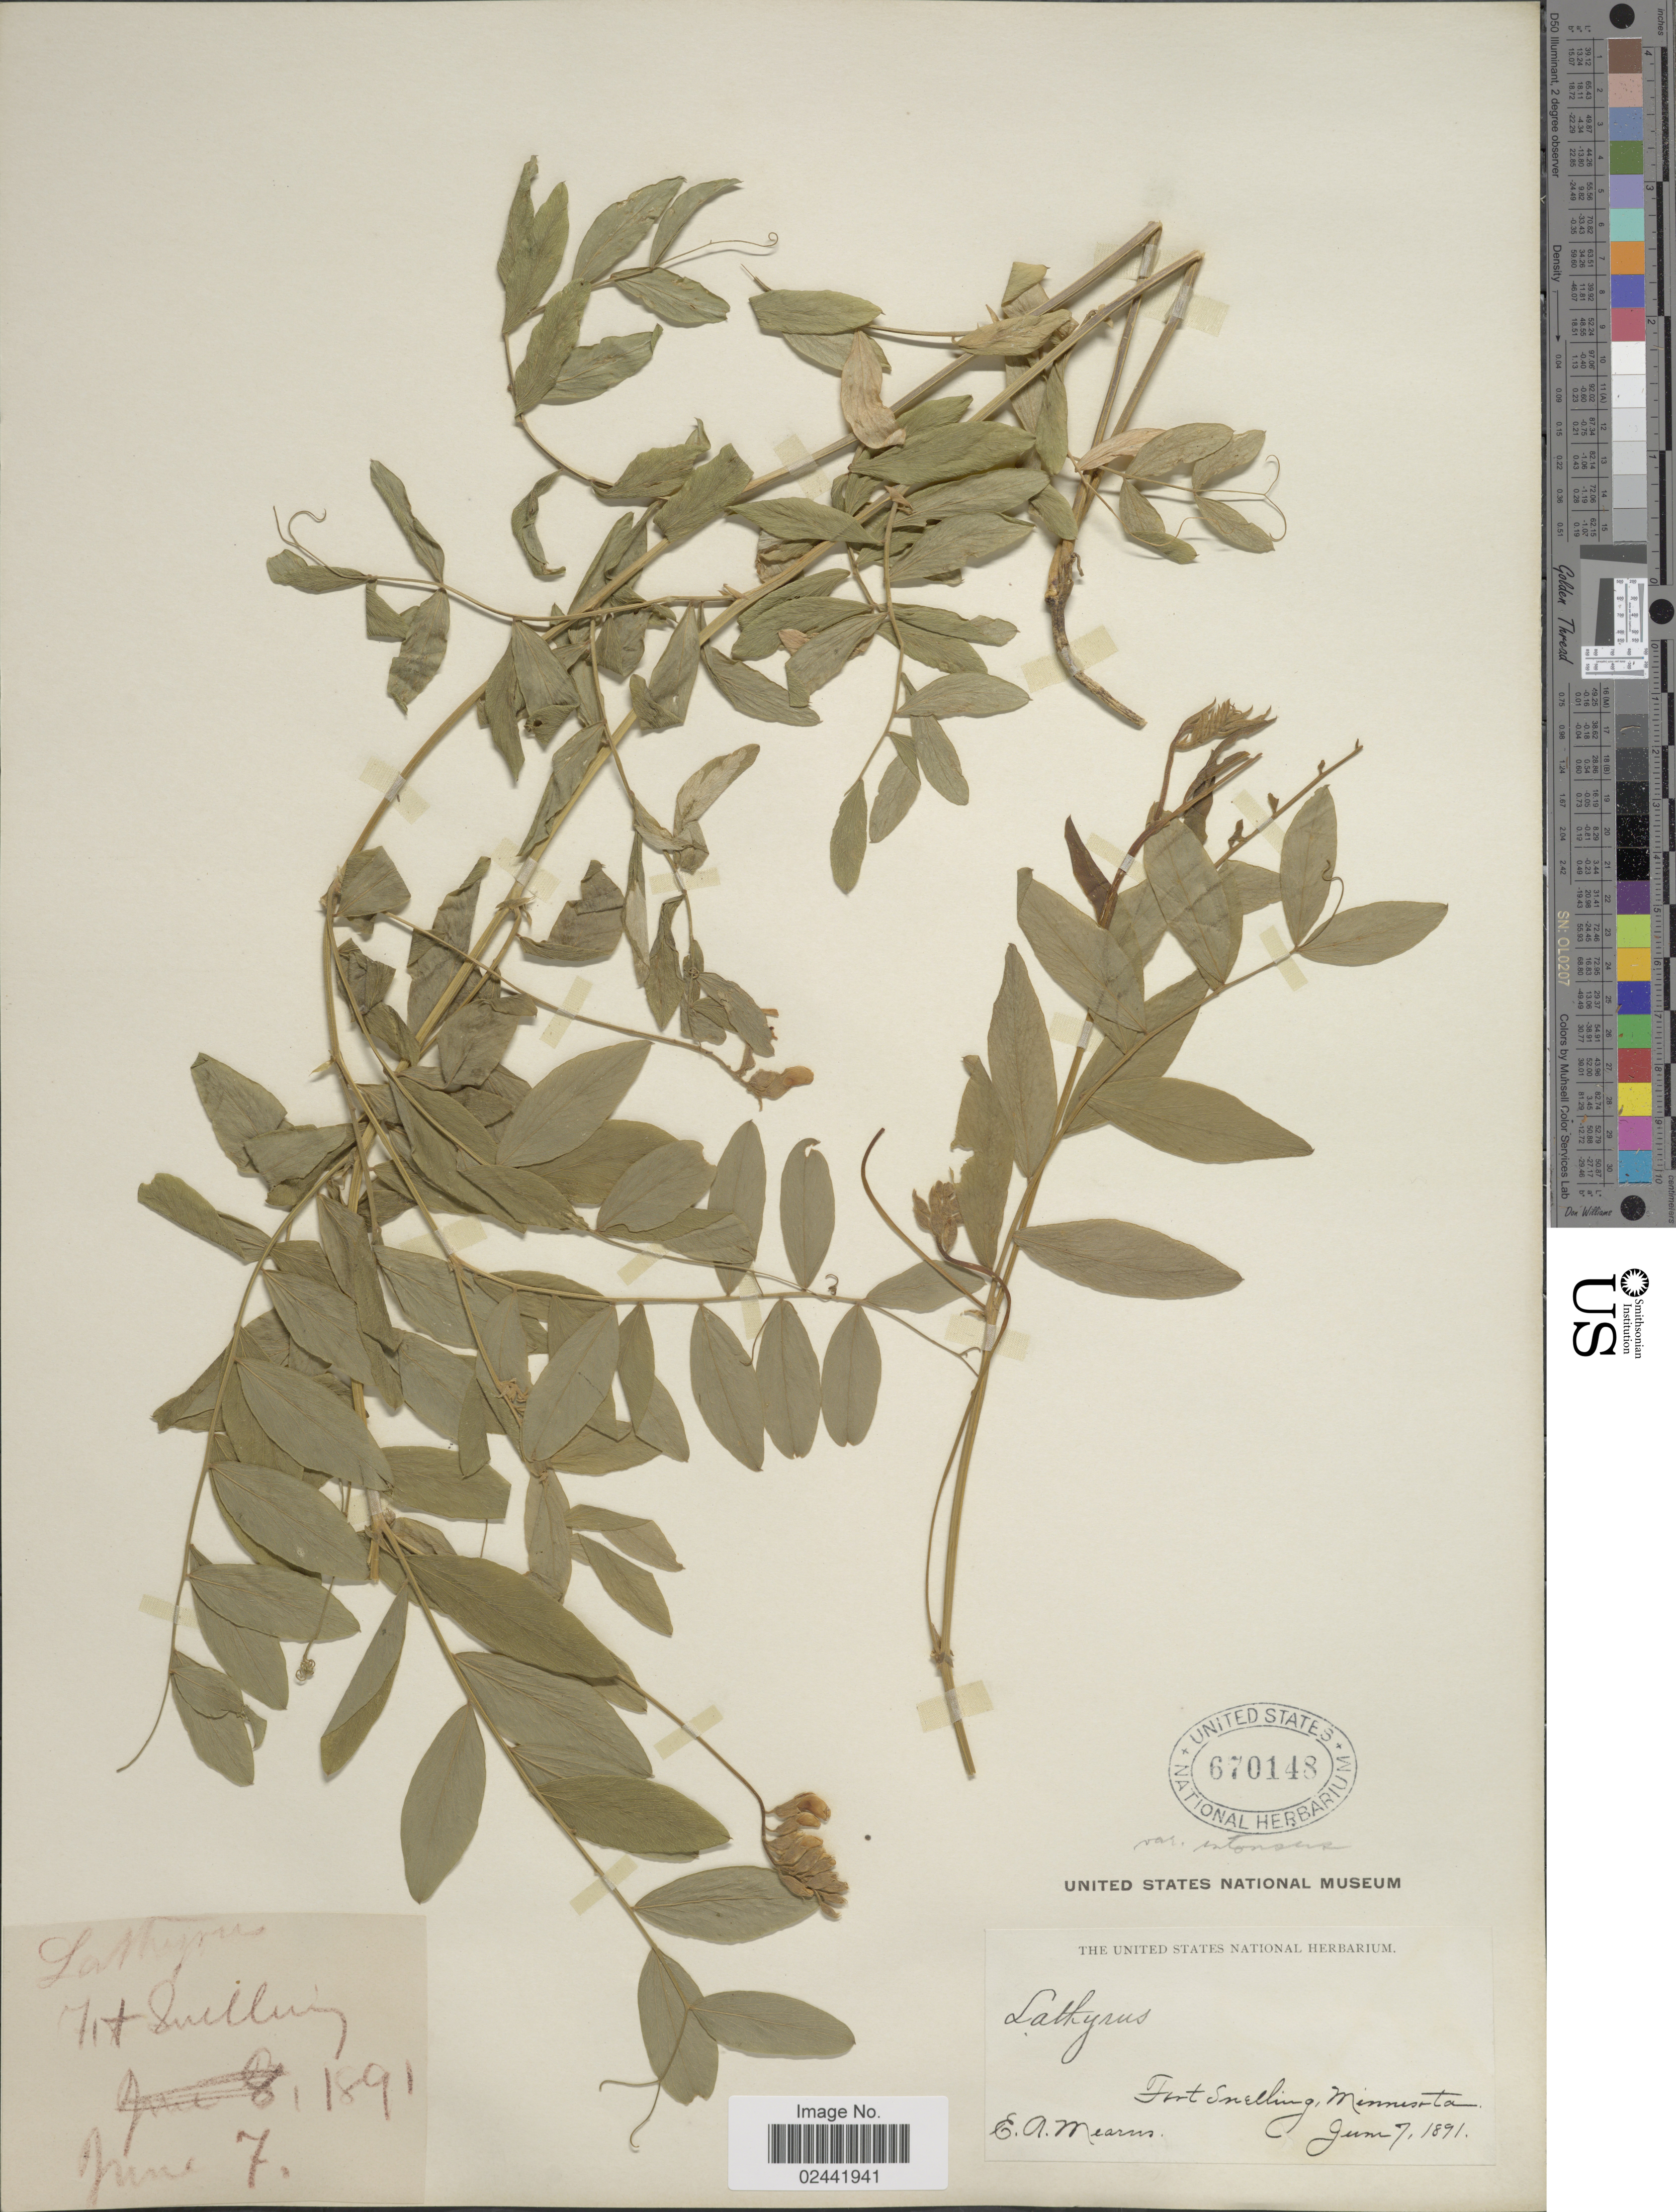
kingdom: Plantae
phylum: Tracheophyta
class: Magnoliopsida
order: Fabales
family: Fabaceae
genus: Lathyrus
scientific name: Lathyrus venosus var. intonsus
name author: Butters & H. St. John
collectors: E. A. Mearns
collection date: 1891-06-07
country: United States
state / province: Minnesota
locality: Fort Snelling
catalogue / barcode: US 670148